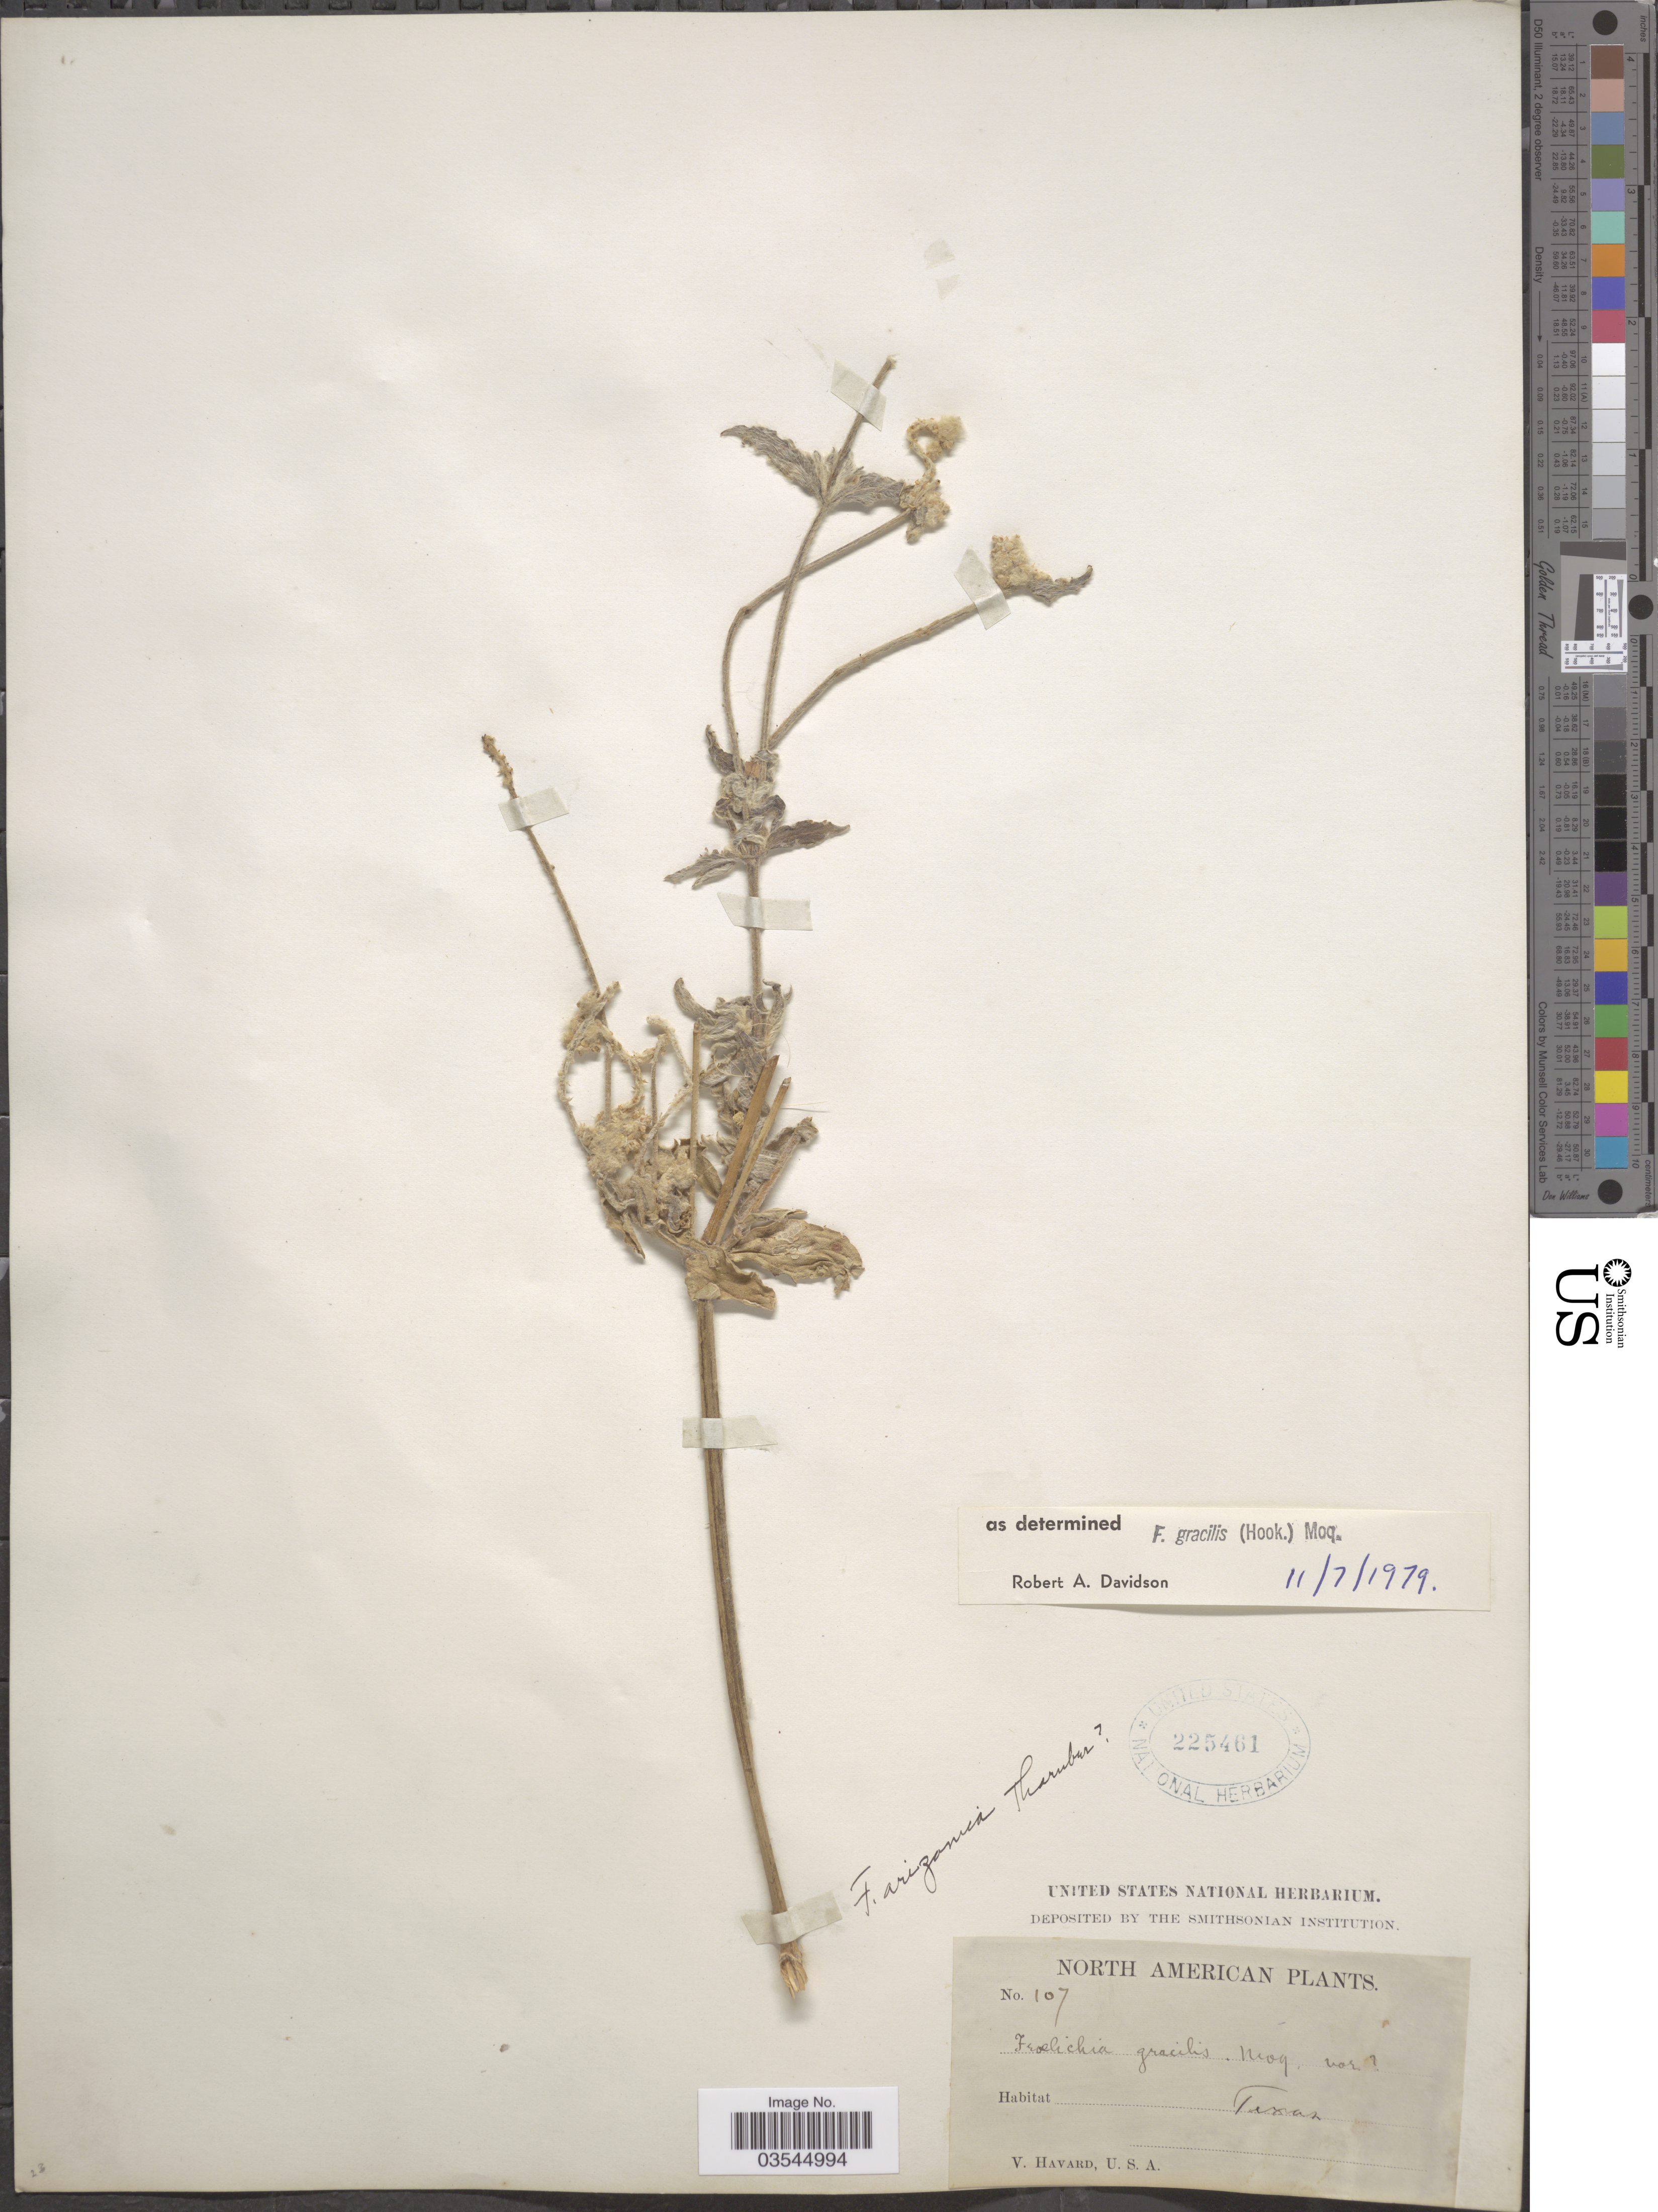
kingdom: Plantae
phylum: Tracheophyta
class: Magnoliopsida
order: Caryophyllales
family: Amaranthaceae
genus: Froelichia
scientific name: Froelichia gracilis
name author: (Hook.) Moq.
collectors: V. Havard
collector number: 107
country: United States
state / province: Texas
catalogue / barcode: US 225461